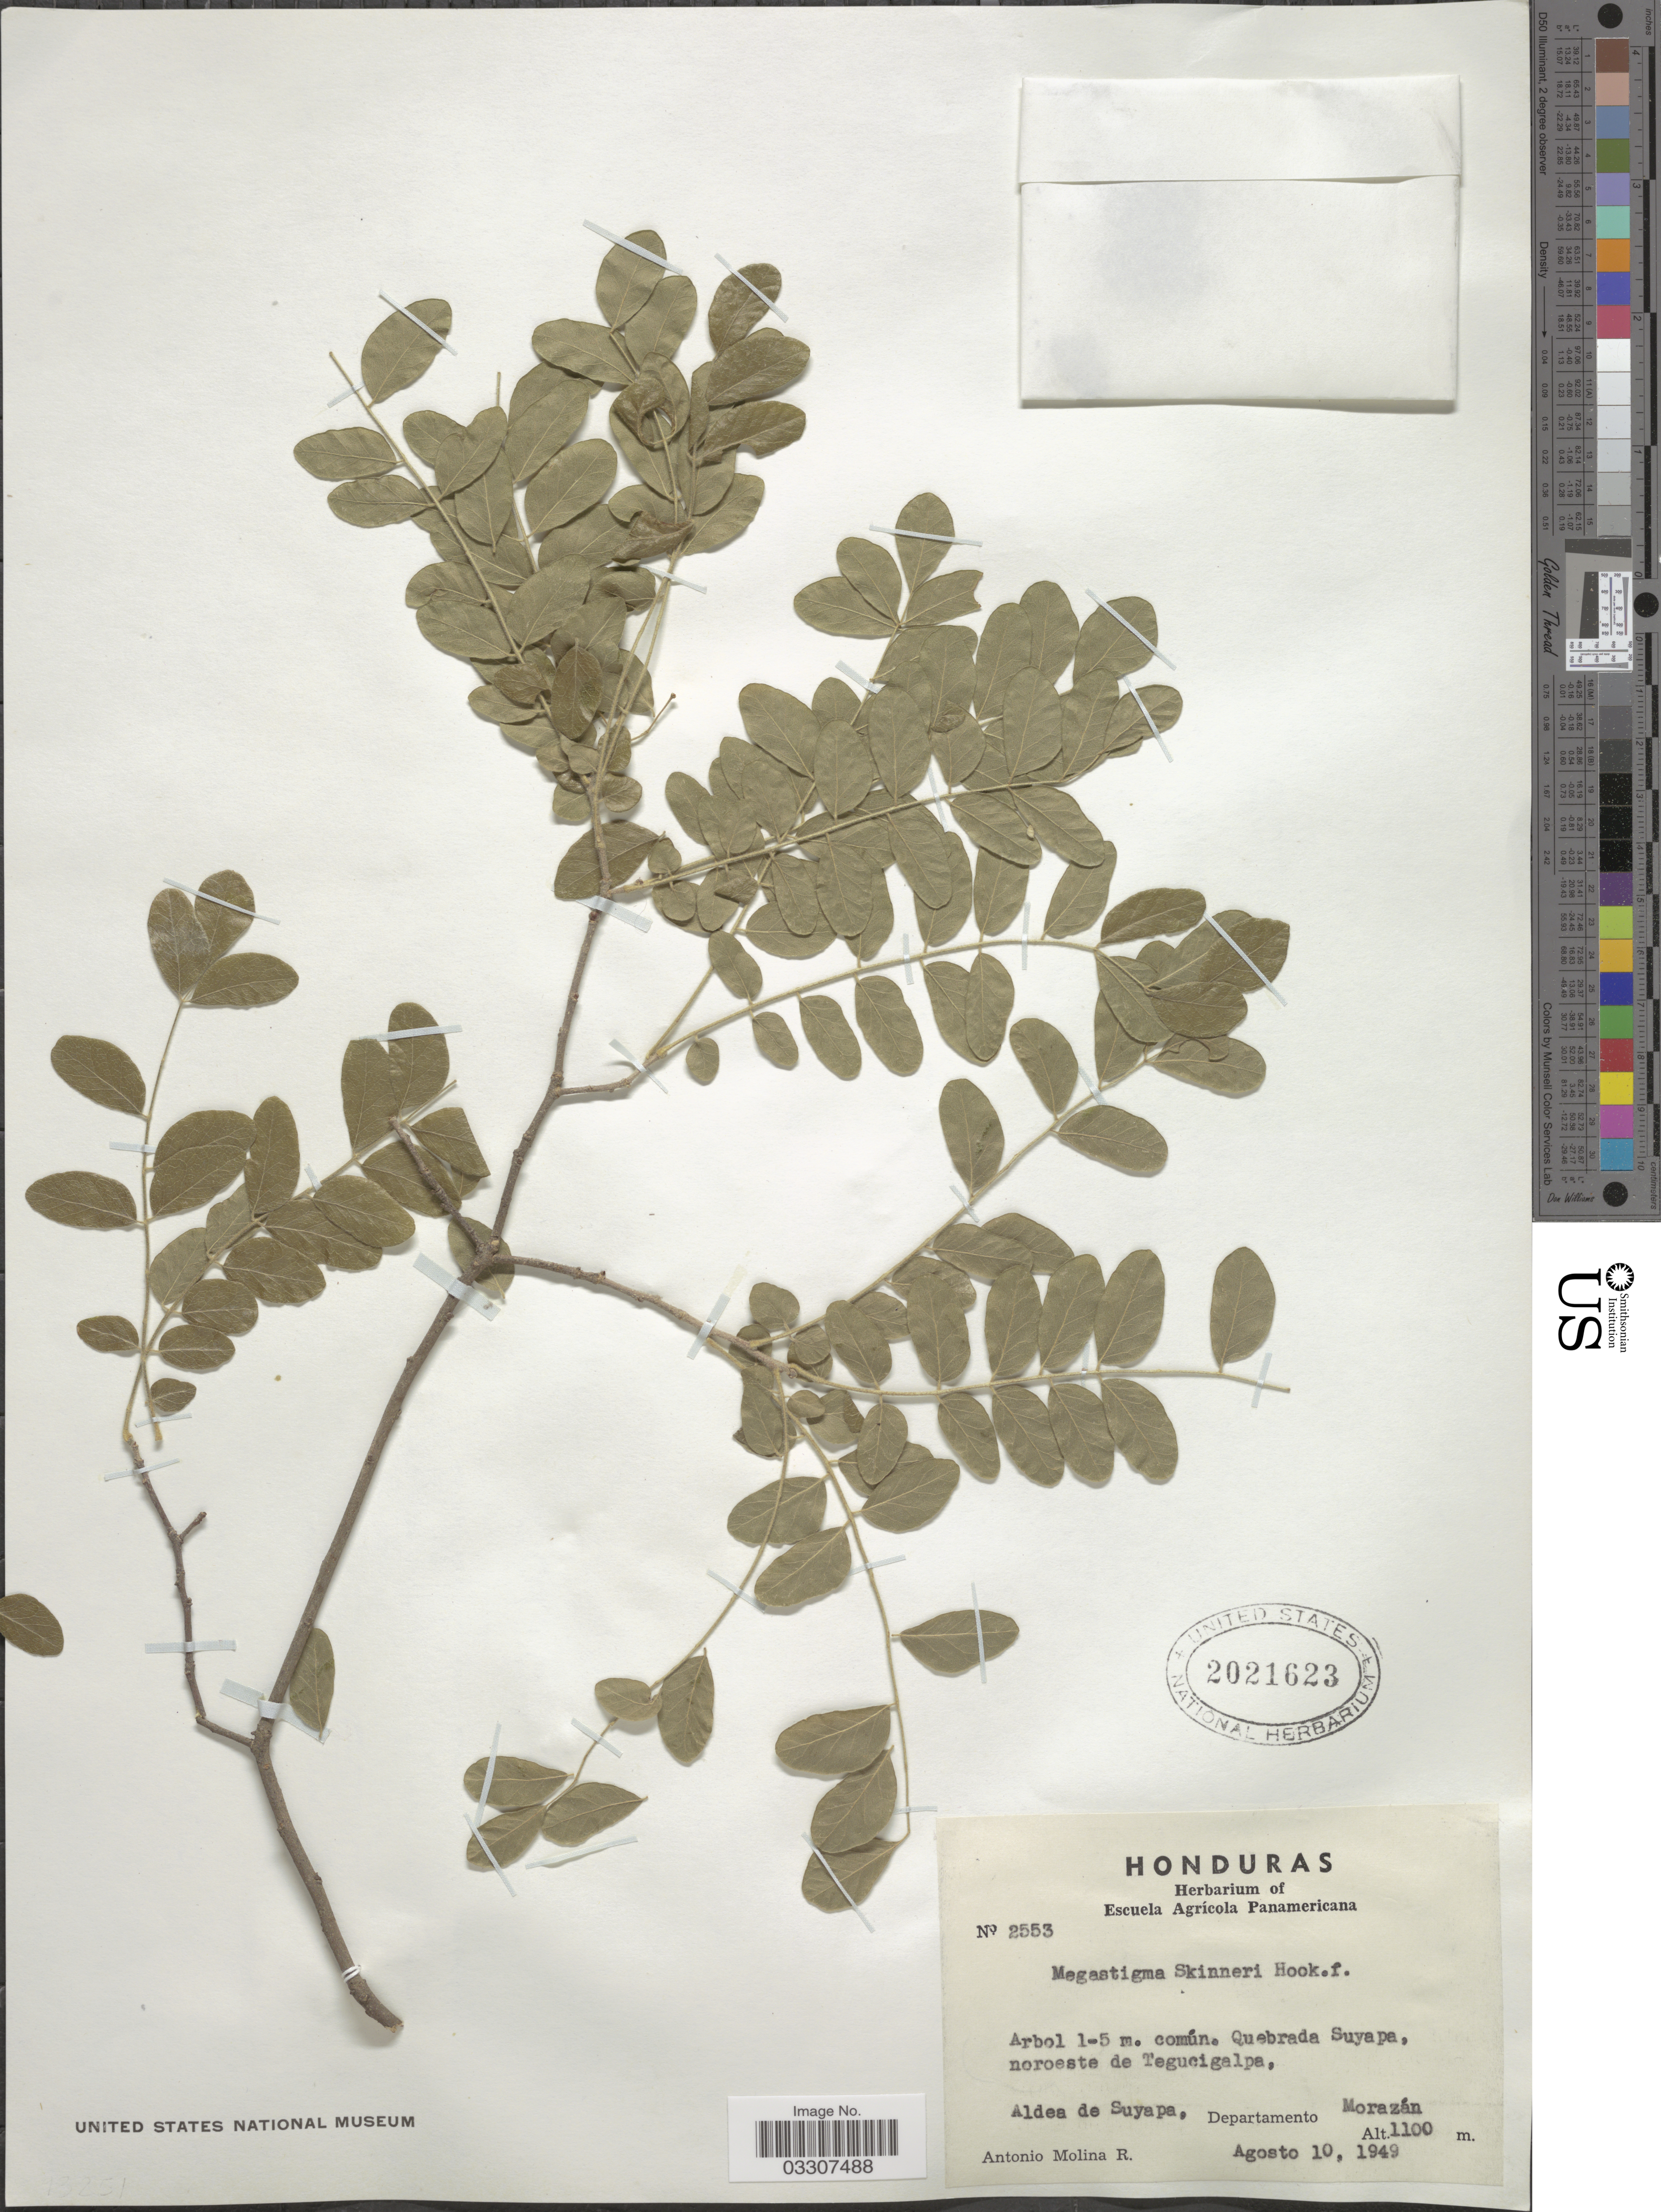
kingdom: Plantae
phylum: Tracheophyta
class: Magnoliopsida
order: Sapindales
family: Rutaceae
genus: Megastigma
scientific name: Megastigma skinneri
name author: Hook. f.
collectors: A. Molina R.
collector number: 2553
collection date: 1949-08-10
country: Honduras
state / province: Fco. Morazán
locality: Quebrada Suyapa, noroeste de Tegucigalpa. Aldea de Suyapa, Departamento Morazán.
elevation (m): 1100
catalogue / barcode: US 2021623